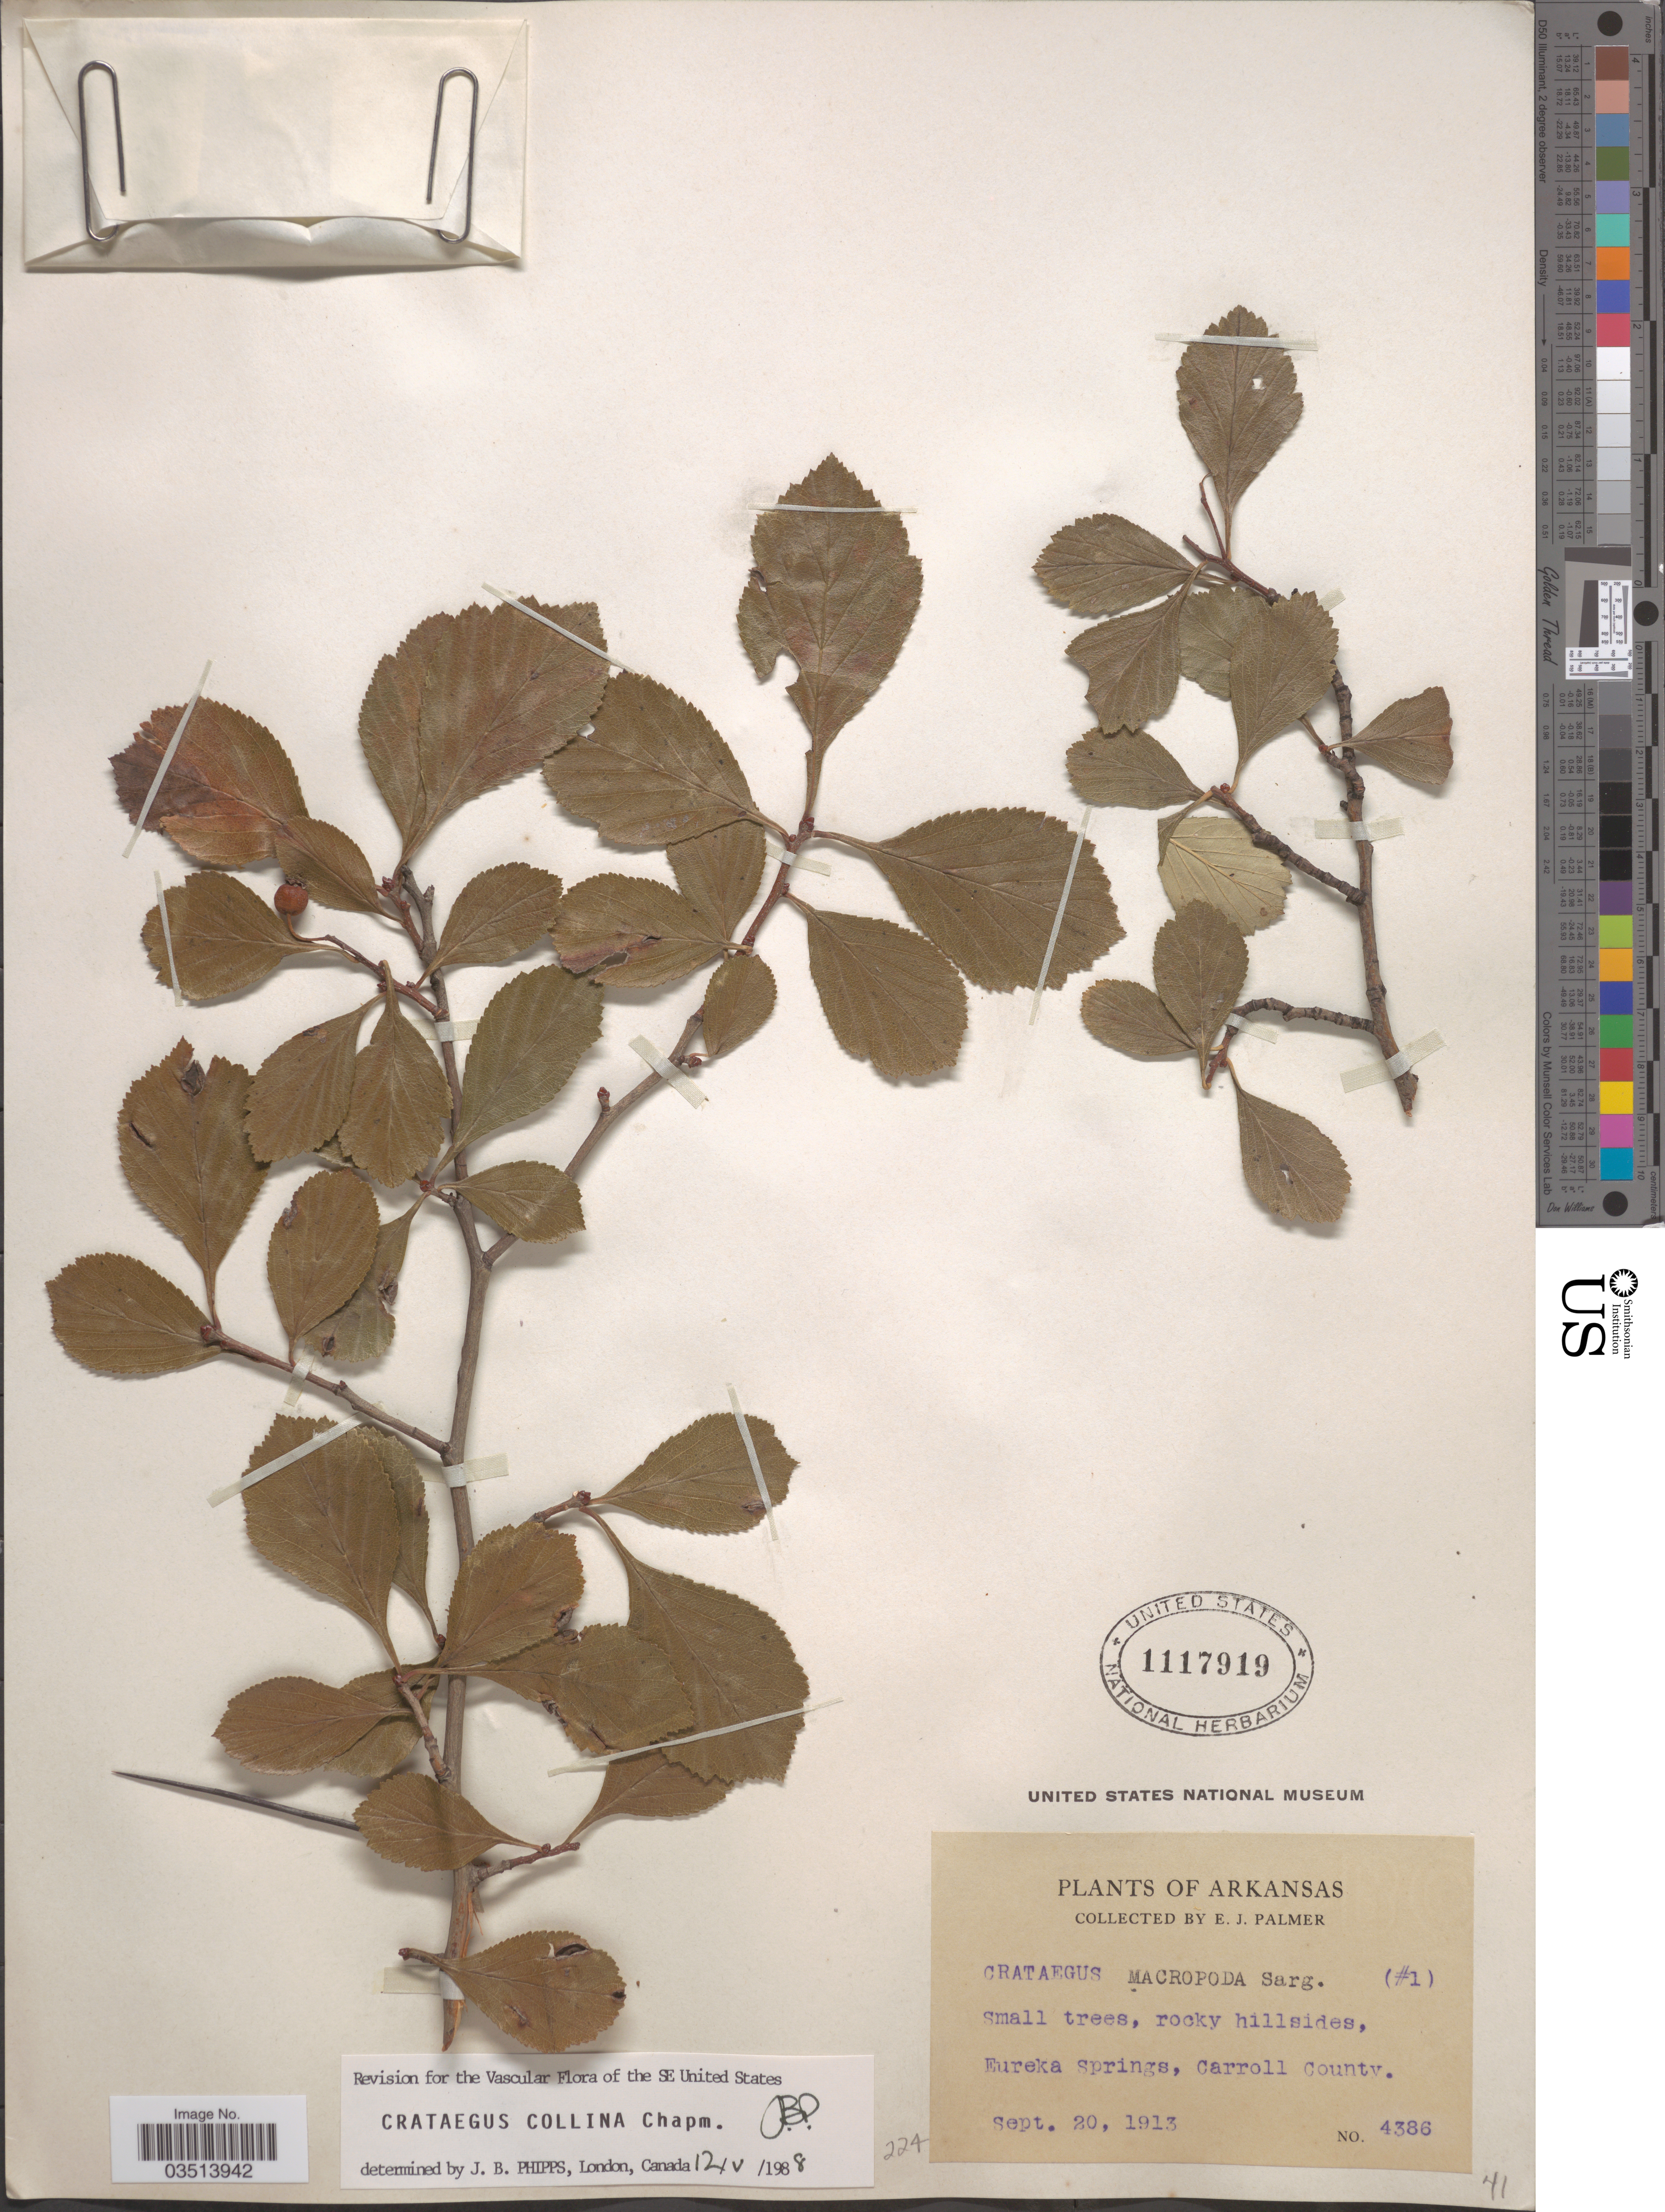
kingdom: Plantae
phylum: Tracheophyta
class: Magnoliopsida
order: Rosales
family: Rosaceae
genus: Crataegus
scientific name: Crataegus collina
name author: Chapm.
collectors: E. J. Palmer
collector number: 4386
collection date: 1913-09-20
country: United States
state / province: Arkansas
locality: Eureka Springs, Carroll County.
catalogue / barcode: US 1117919